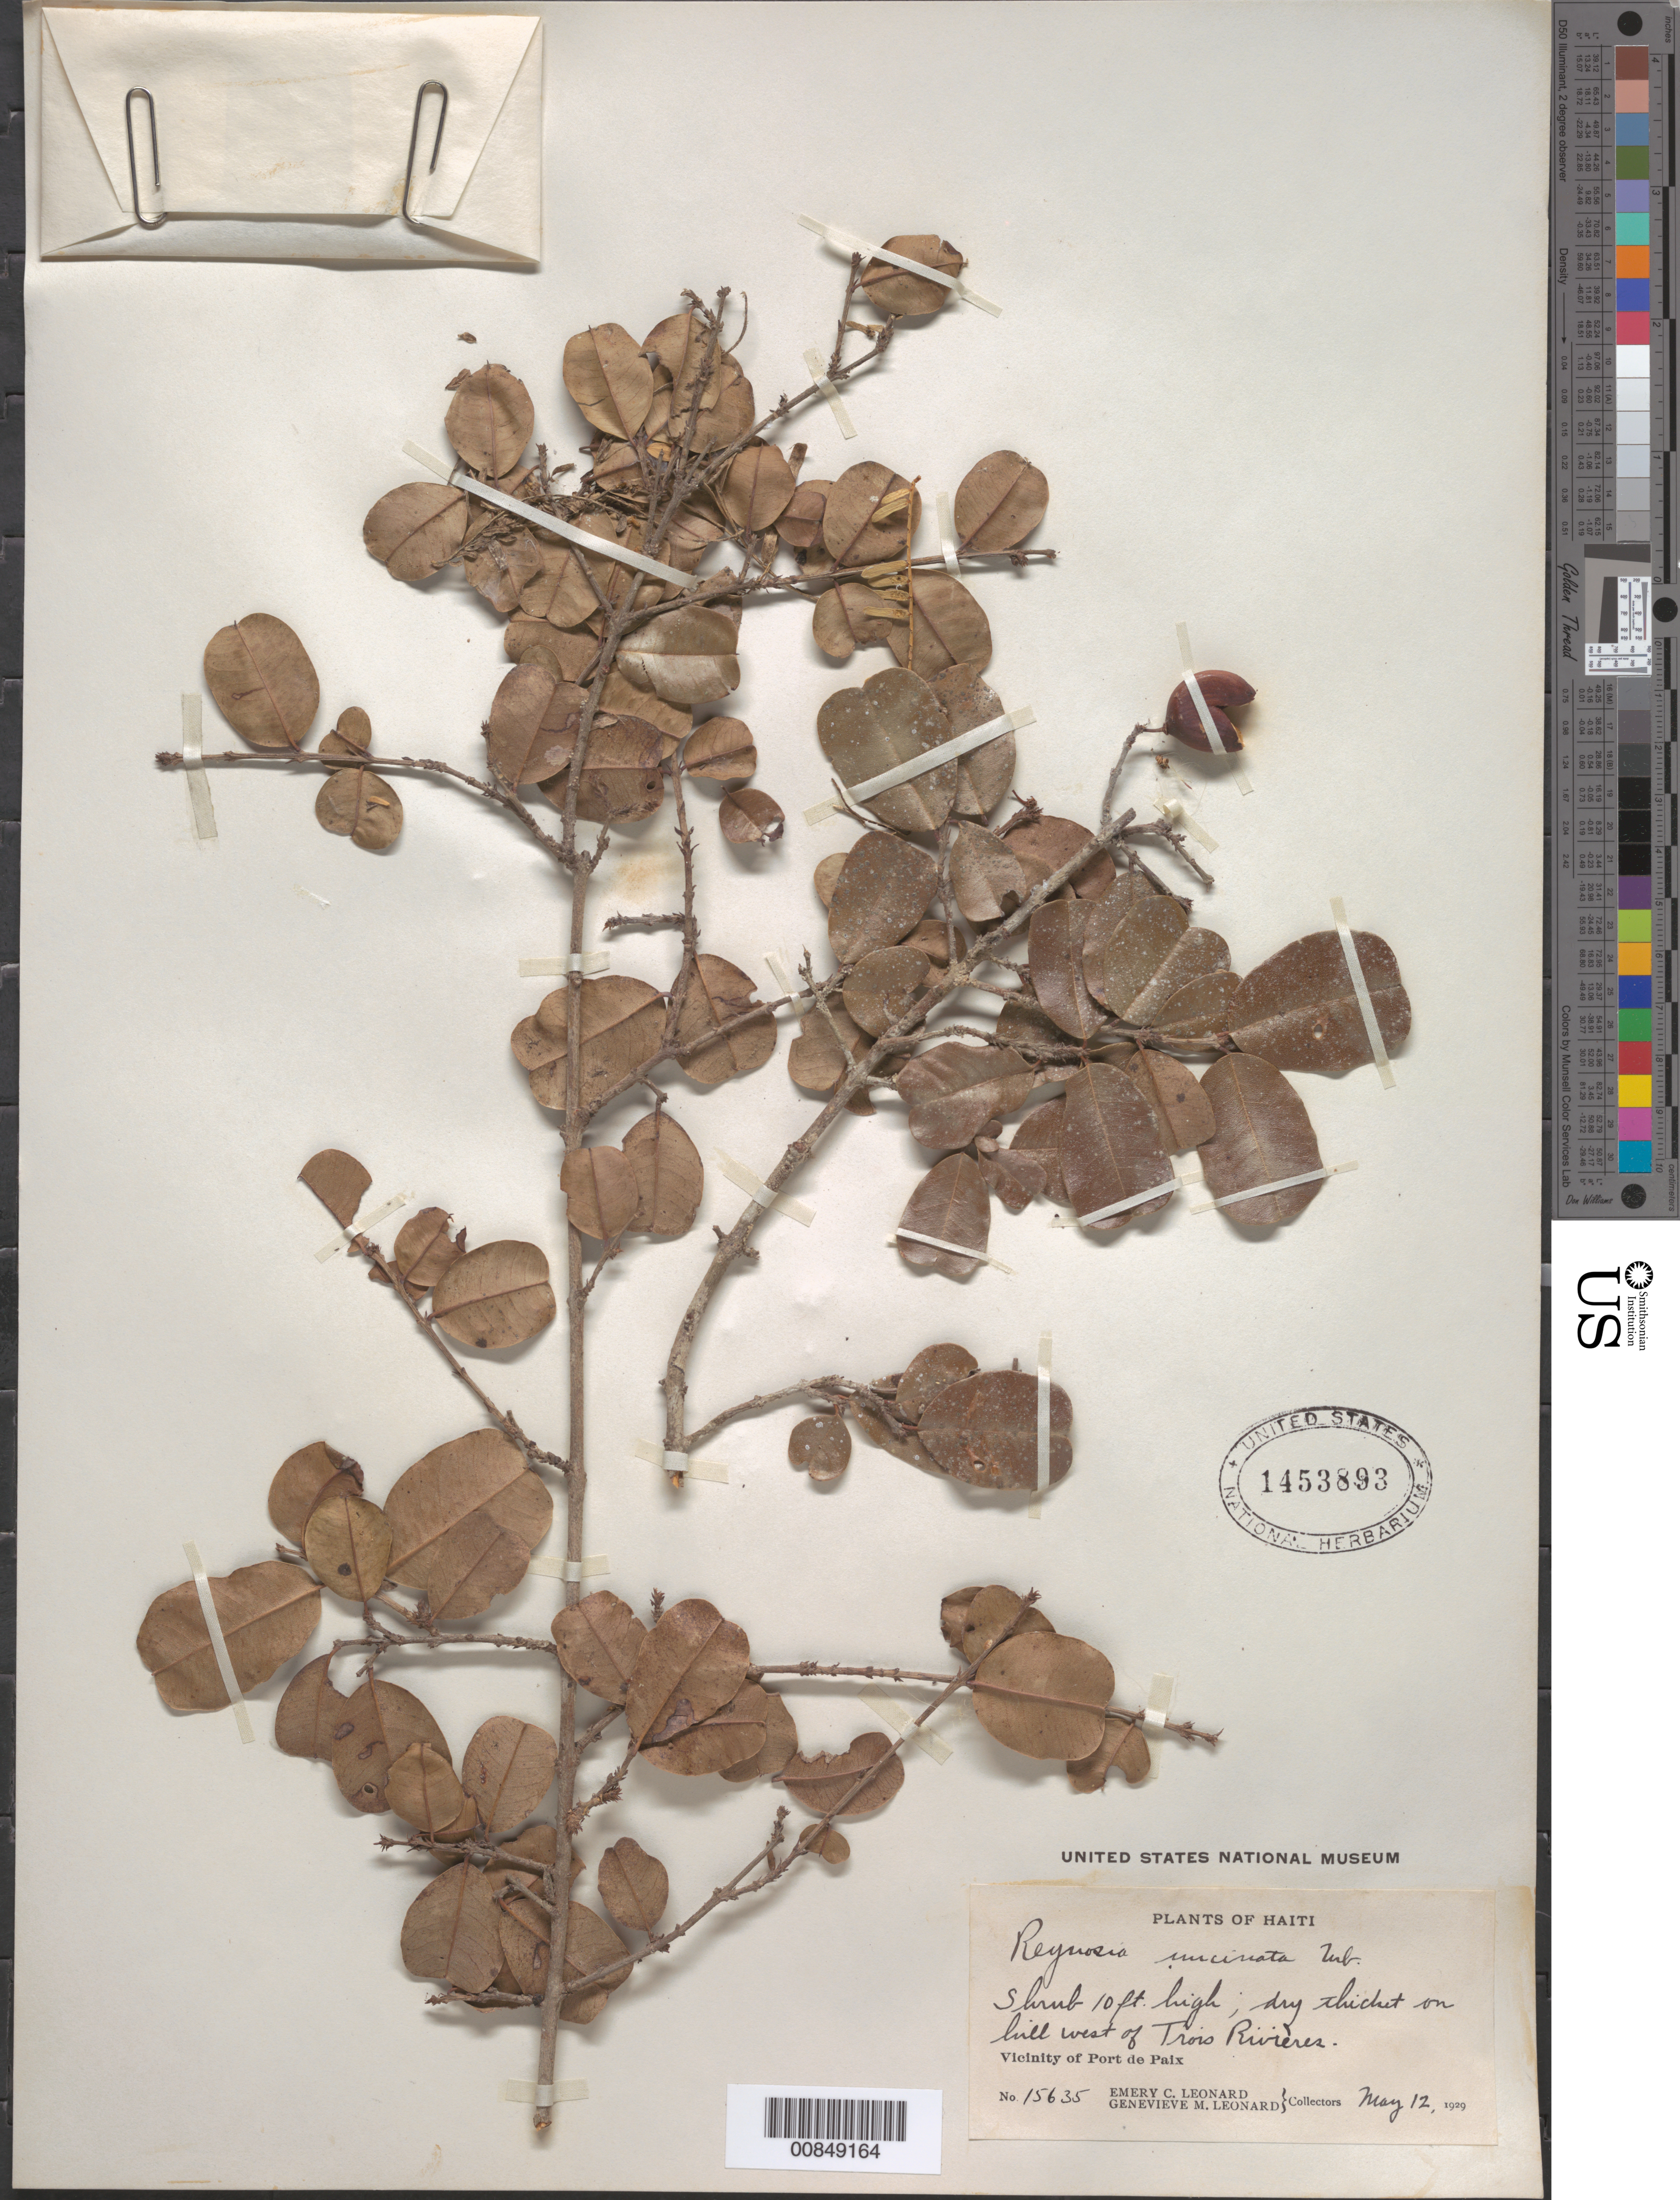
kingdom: Plantae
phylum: Tracheophyta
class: Magnoliopsida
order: Rosales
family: Rhamnaceae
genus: Reynosia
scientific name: Reynosia uncinata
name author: Urb.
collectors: E. C. Leonard & G. M. Leonard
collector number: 15635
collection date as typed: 12 May 1929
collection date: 1929-05-12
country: Haiti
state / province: Ouest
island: Hispaniola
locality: Vicinity of Port de Paix, W of Trois Rivières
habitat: Dry thicket on hill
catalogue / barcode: US 1453893